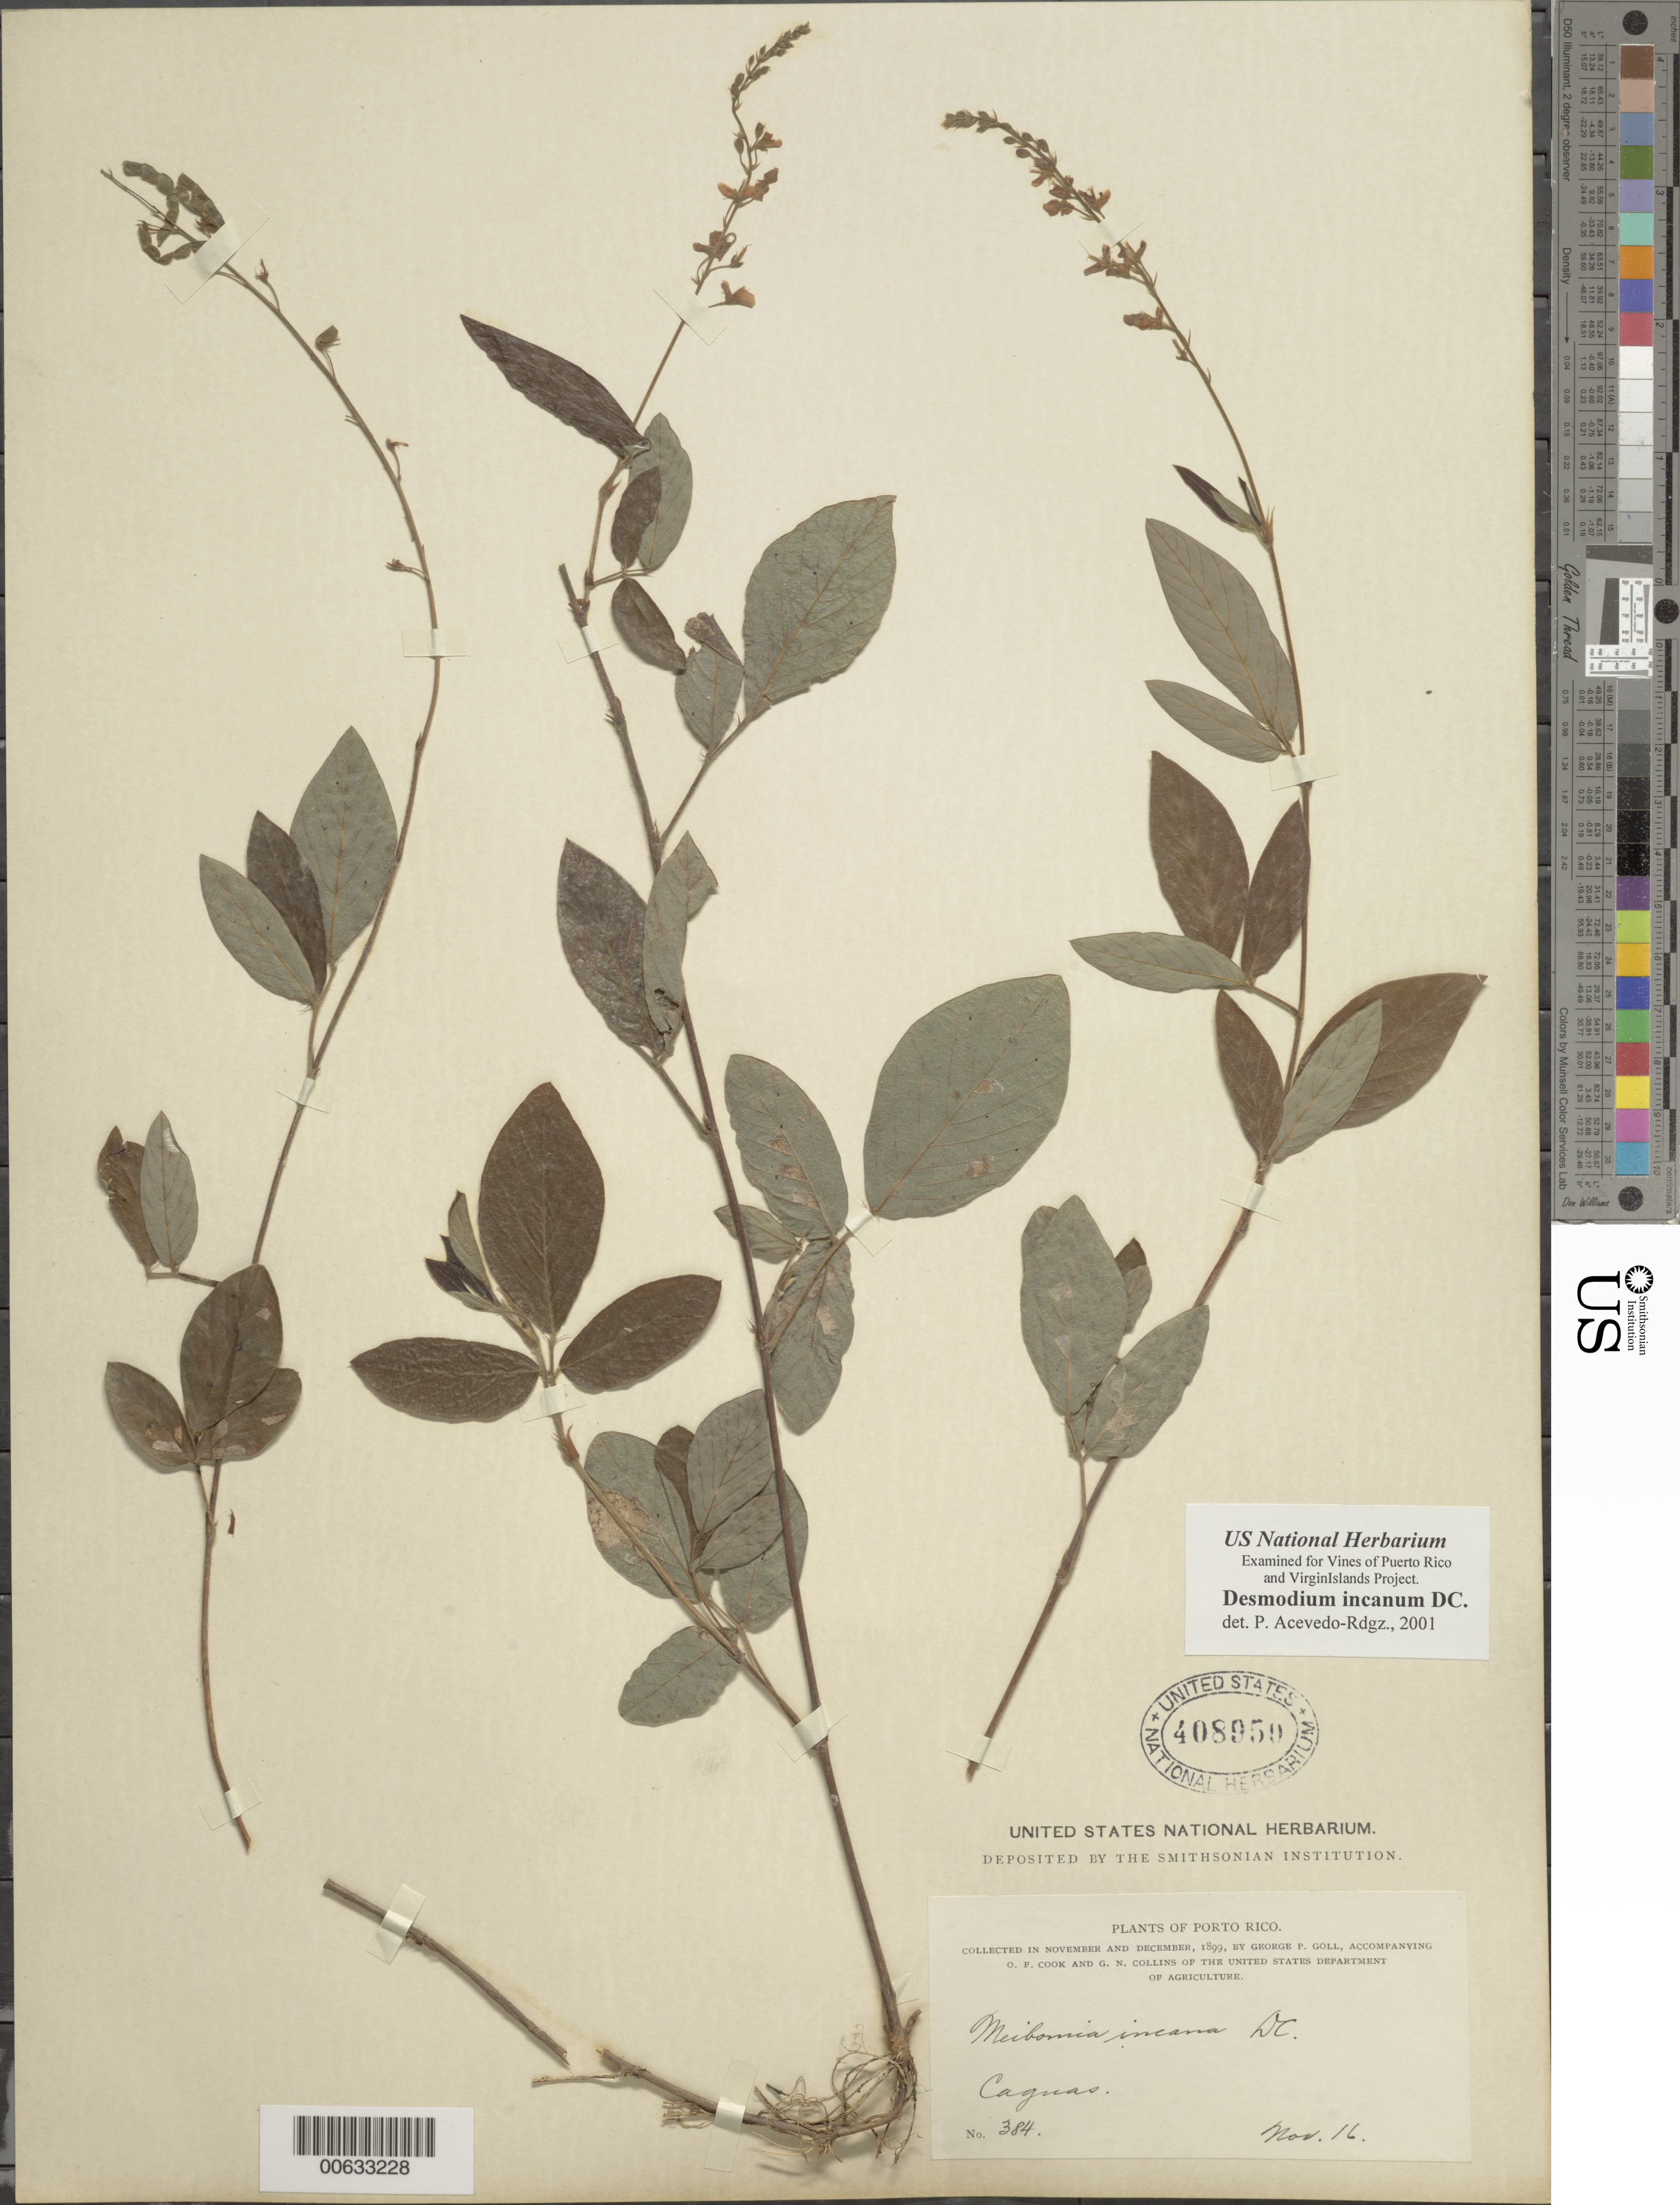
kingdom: Plantae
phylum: Tracheophyta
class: Magnoliopsida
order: Fabales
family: Fabaceae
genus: Desmodium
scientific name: Desmodium incanum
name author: (Sw.) DC.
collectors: G. P. Goll, O. F. Cook & G. Collins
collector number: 384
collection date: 1899-11-16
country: Puerto Rico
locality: Porto Rico, Caguas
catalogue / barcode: US 408950